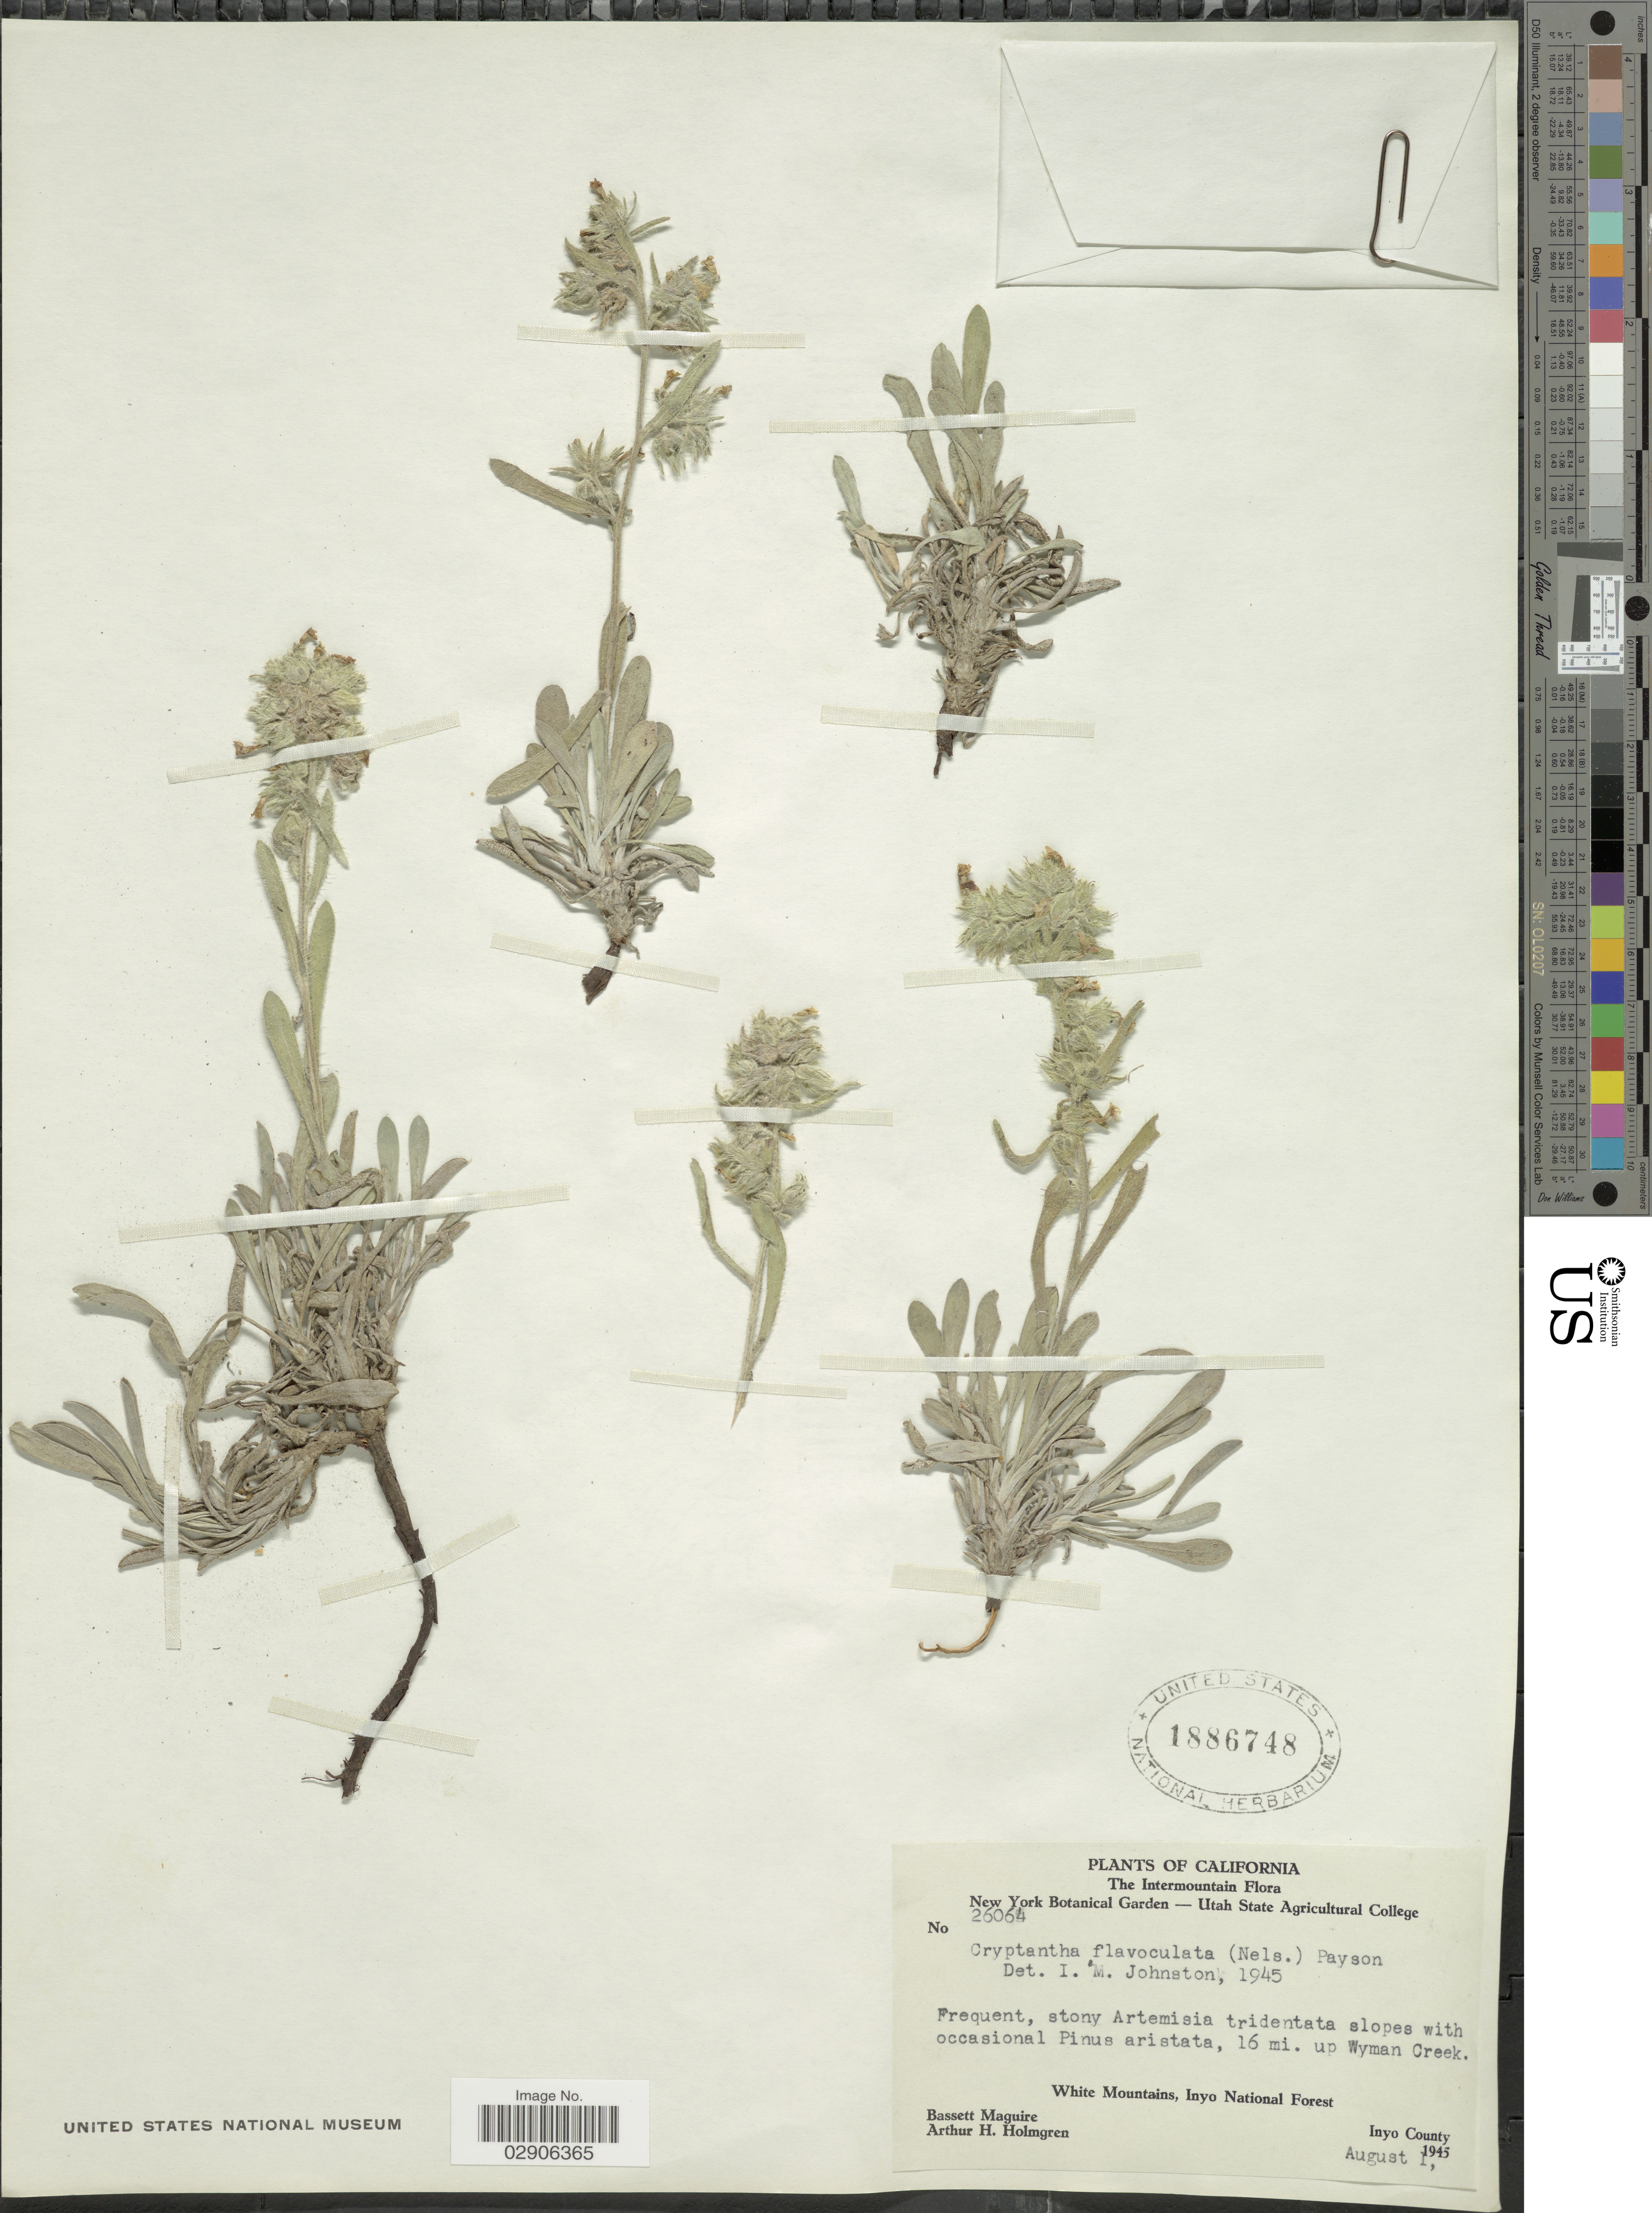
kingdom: Plantae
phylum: Tracheophyta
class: Magnoliopsida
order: Boraginales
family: Boraginaceae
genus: Cryptantha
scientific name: Cryptantha flavoculata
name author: (A. Nelson) Payson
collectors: B. Maguire & A. H. Holmgren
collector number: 26064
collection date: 1945-08-01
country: United States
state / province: California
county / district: Inyo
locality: The Intermountain. Frequent, stony Artemisia tridentata slopes with occasional Pinus aristata, 16 mi. up Wyman Creek. White Mountains, Inyo National Forest. Inyo County.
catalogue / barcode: US 1886748